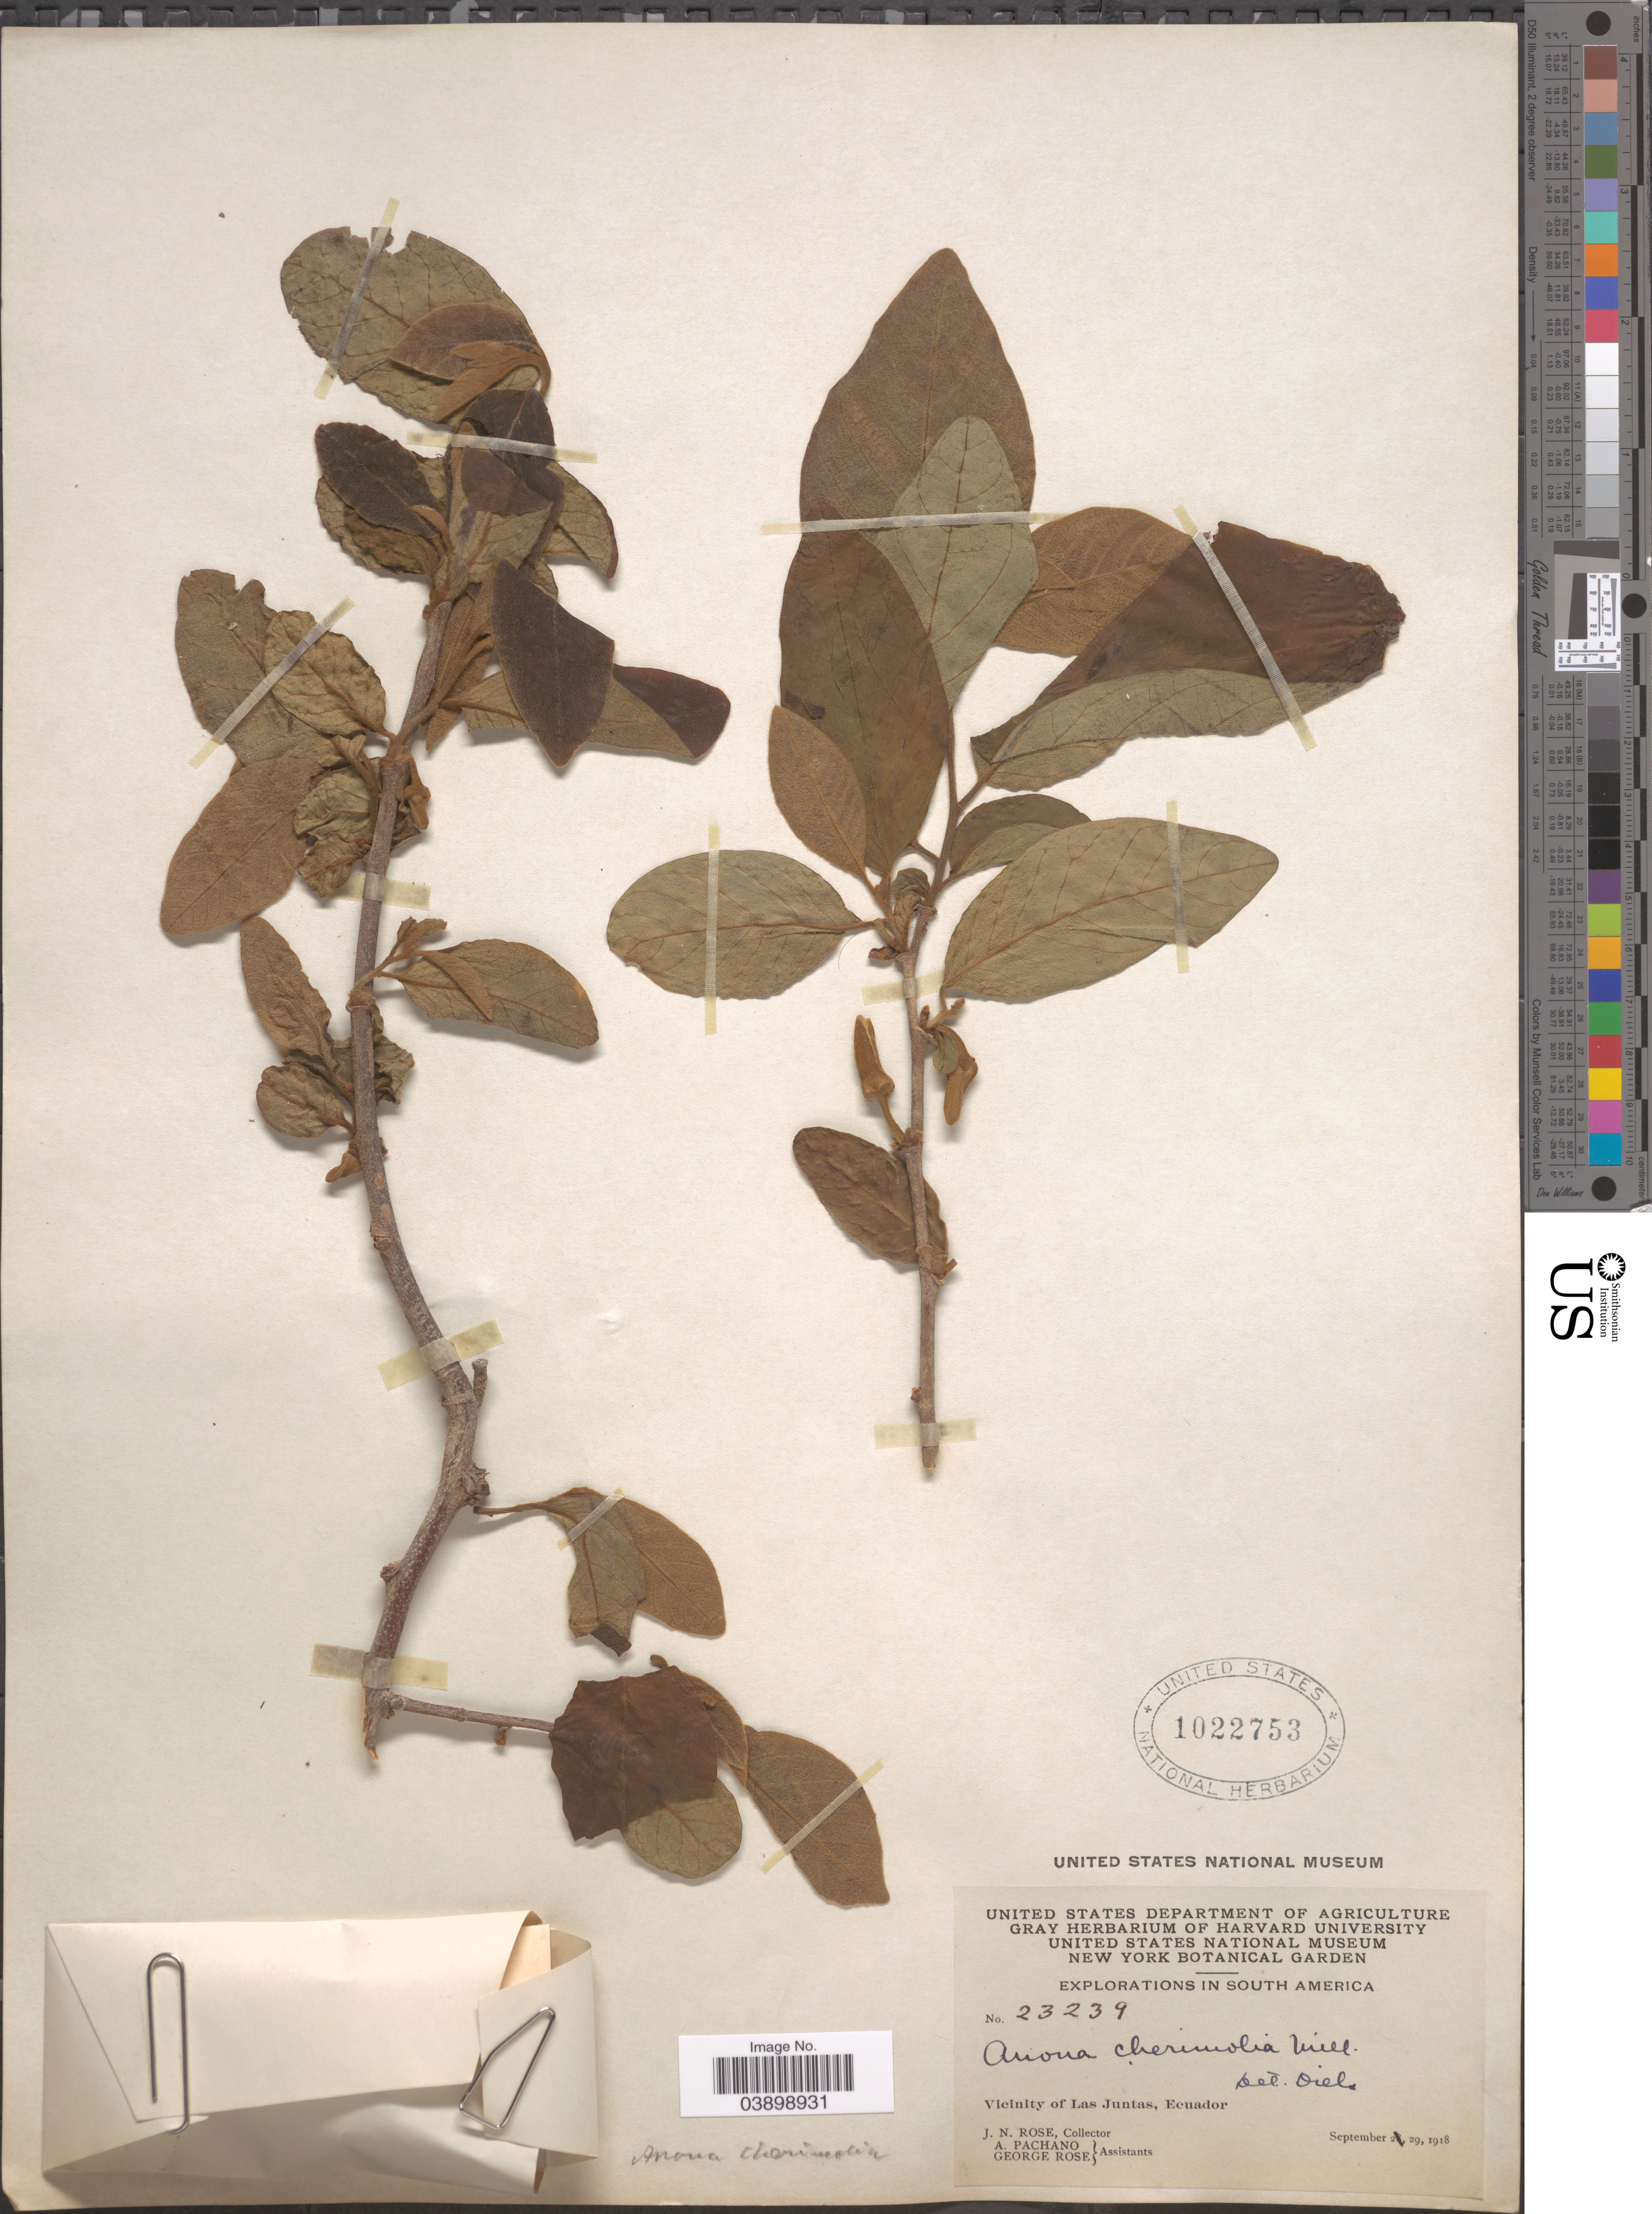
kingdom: Plantae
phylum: Tracheophyta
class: Magnoliopsida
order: Magnoliales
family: Annonaceae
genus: Annona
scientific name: Annona cherimola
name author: Mill.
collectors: J. N. Rose, A. Pachano & G. Rose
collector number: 23239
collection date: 1918-09-29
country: Ecuador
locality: Vicinity of Las Juntas.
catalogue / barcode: US 1022753